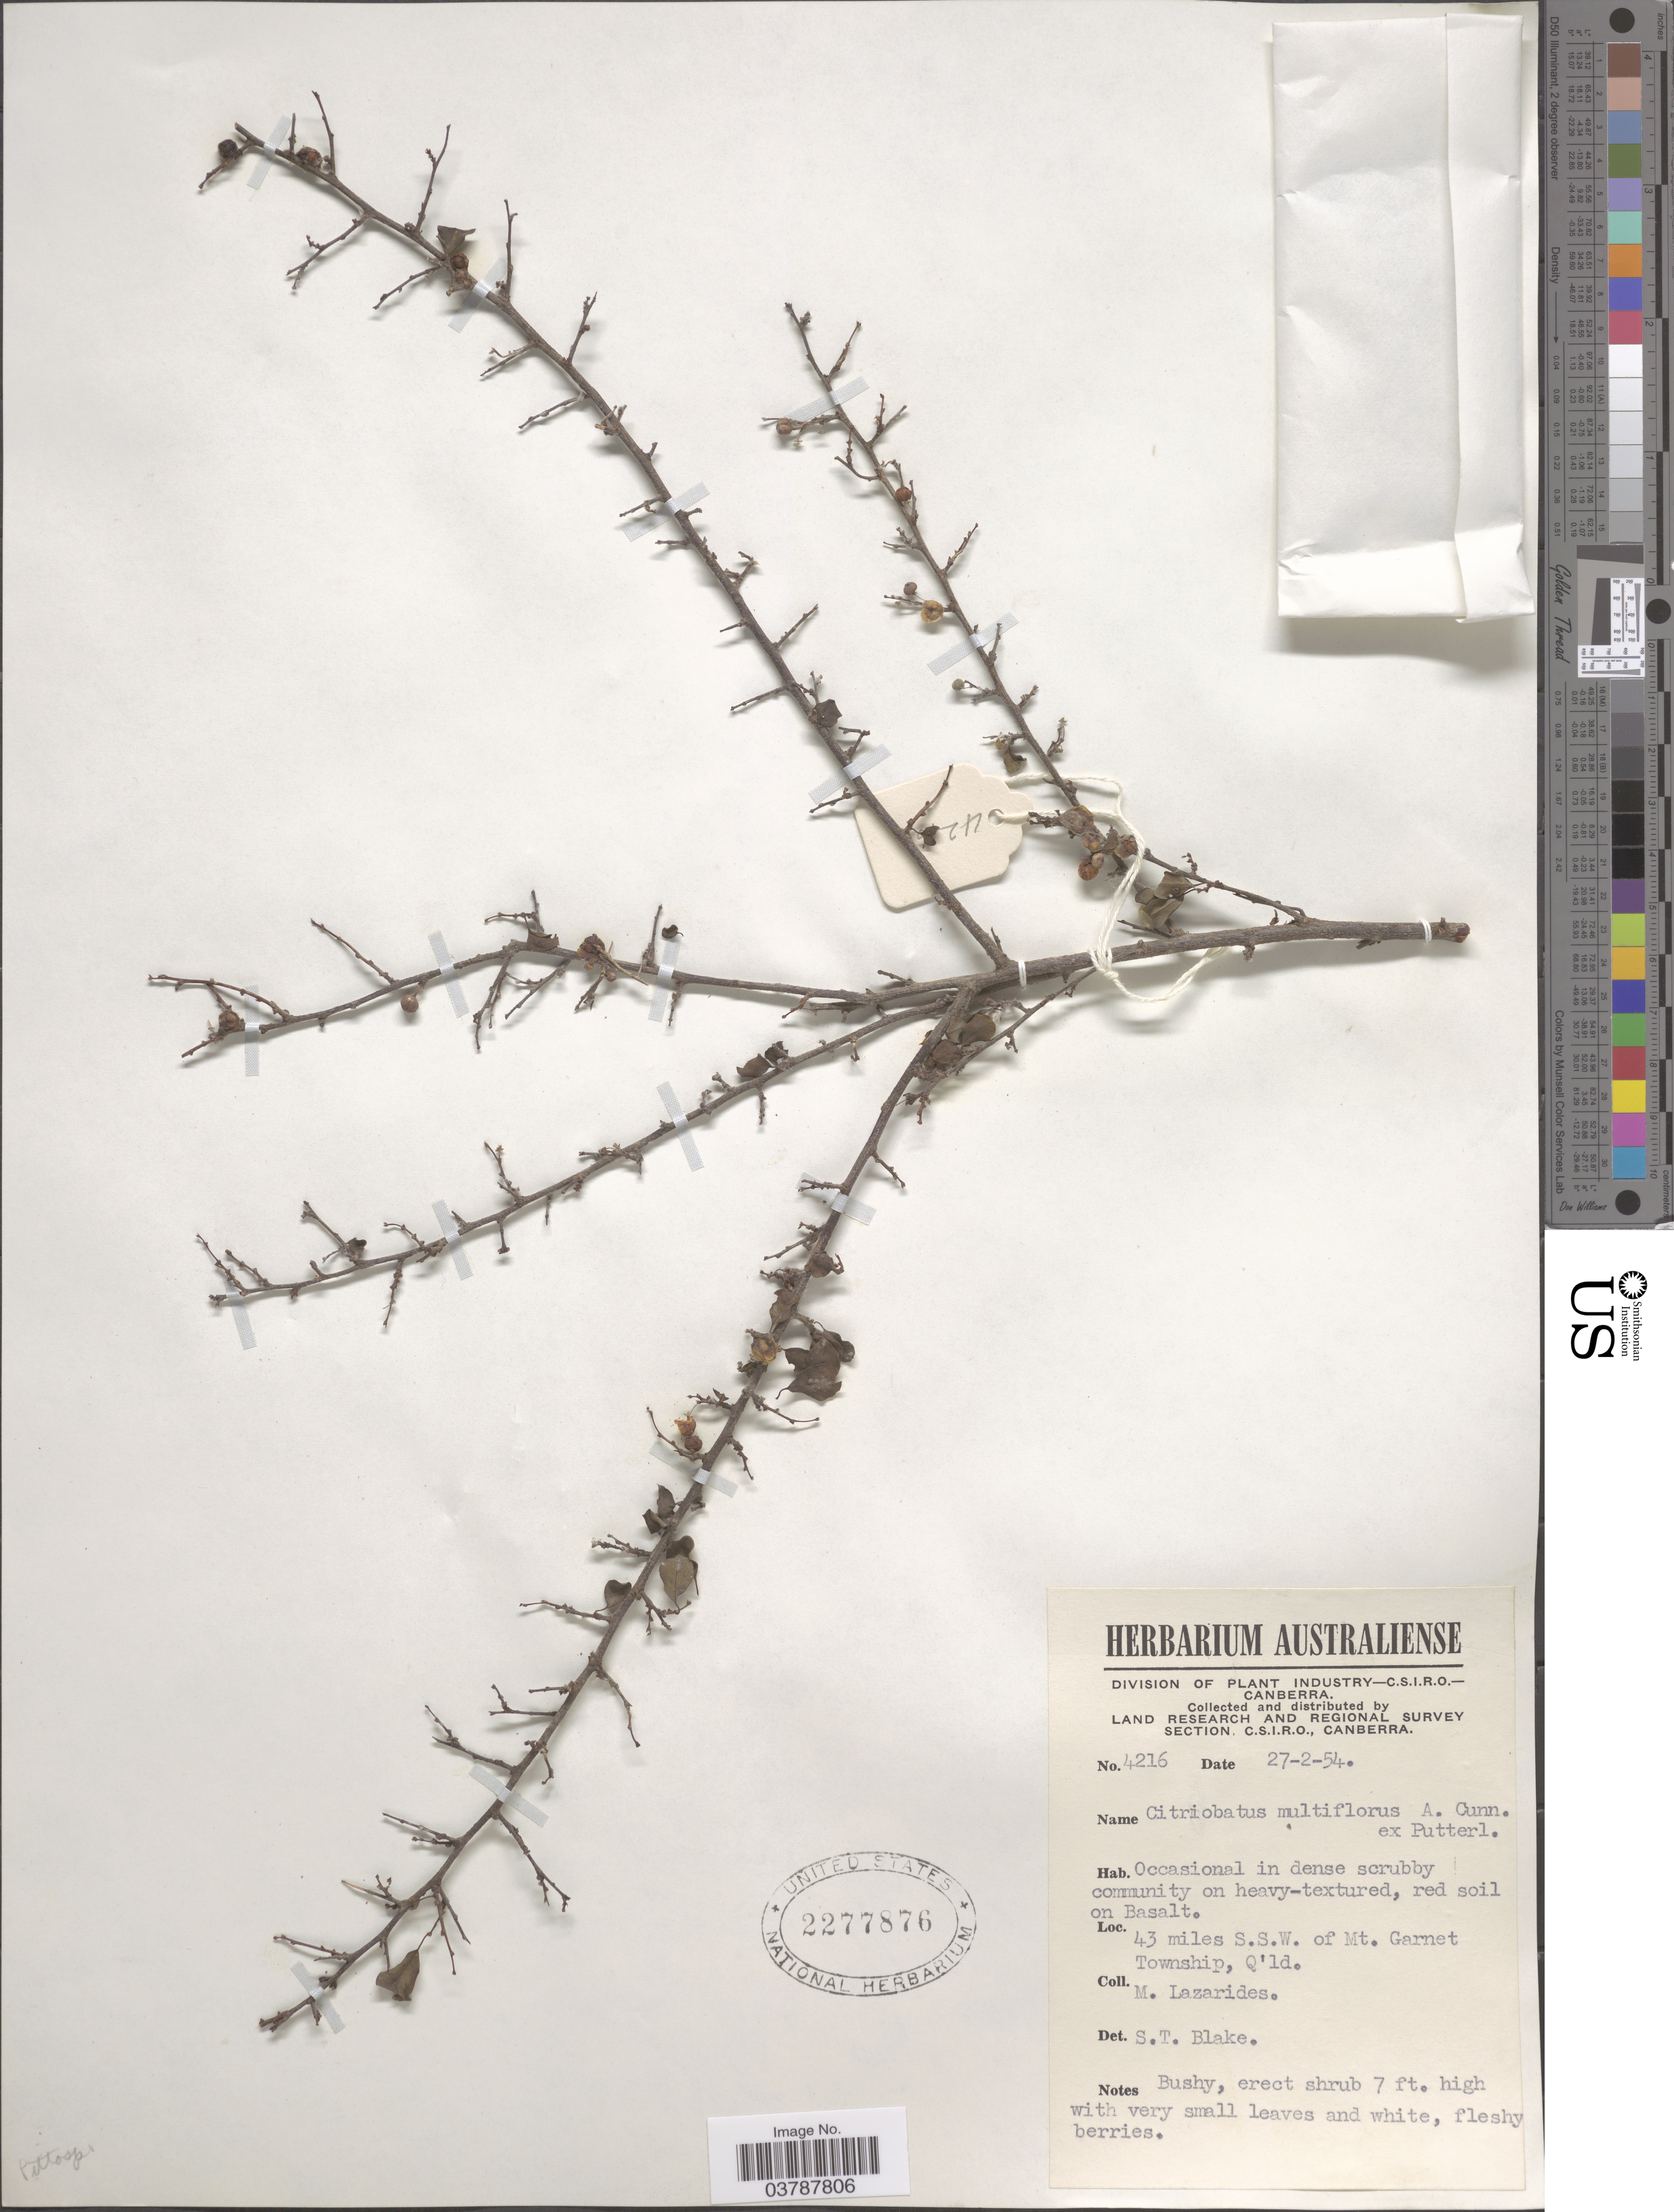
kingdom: Plantae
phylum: Tracheophyta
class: Magnoliopsida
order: Apiales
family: Pittosporaceae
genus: Pittosporum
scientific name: Pittosporum multiflorum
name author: (A. Cunn. ex Benth.) L.W. Cayzer et al.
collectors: M. Lazarides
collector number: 4216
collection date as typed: Transcribed d/m/y: 27/2/54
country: Australia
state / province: Queensland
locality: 43 miles S.S.W. of Mt. Garnet Township, Q'ld.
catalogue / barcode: US 2277876